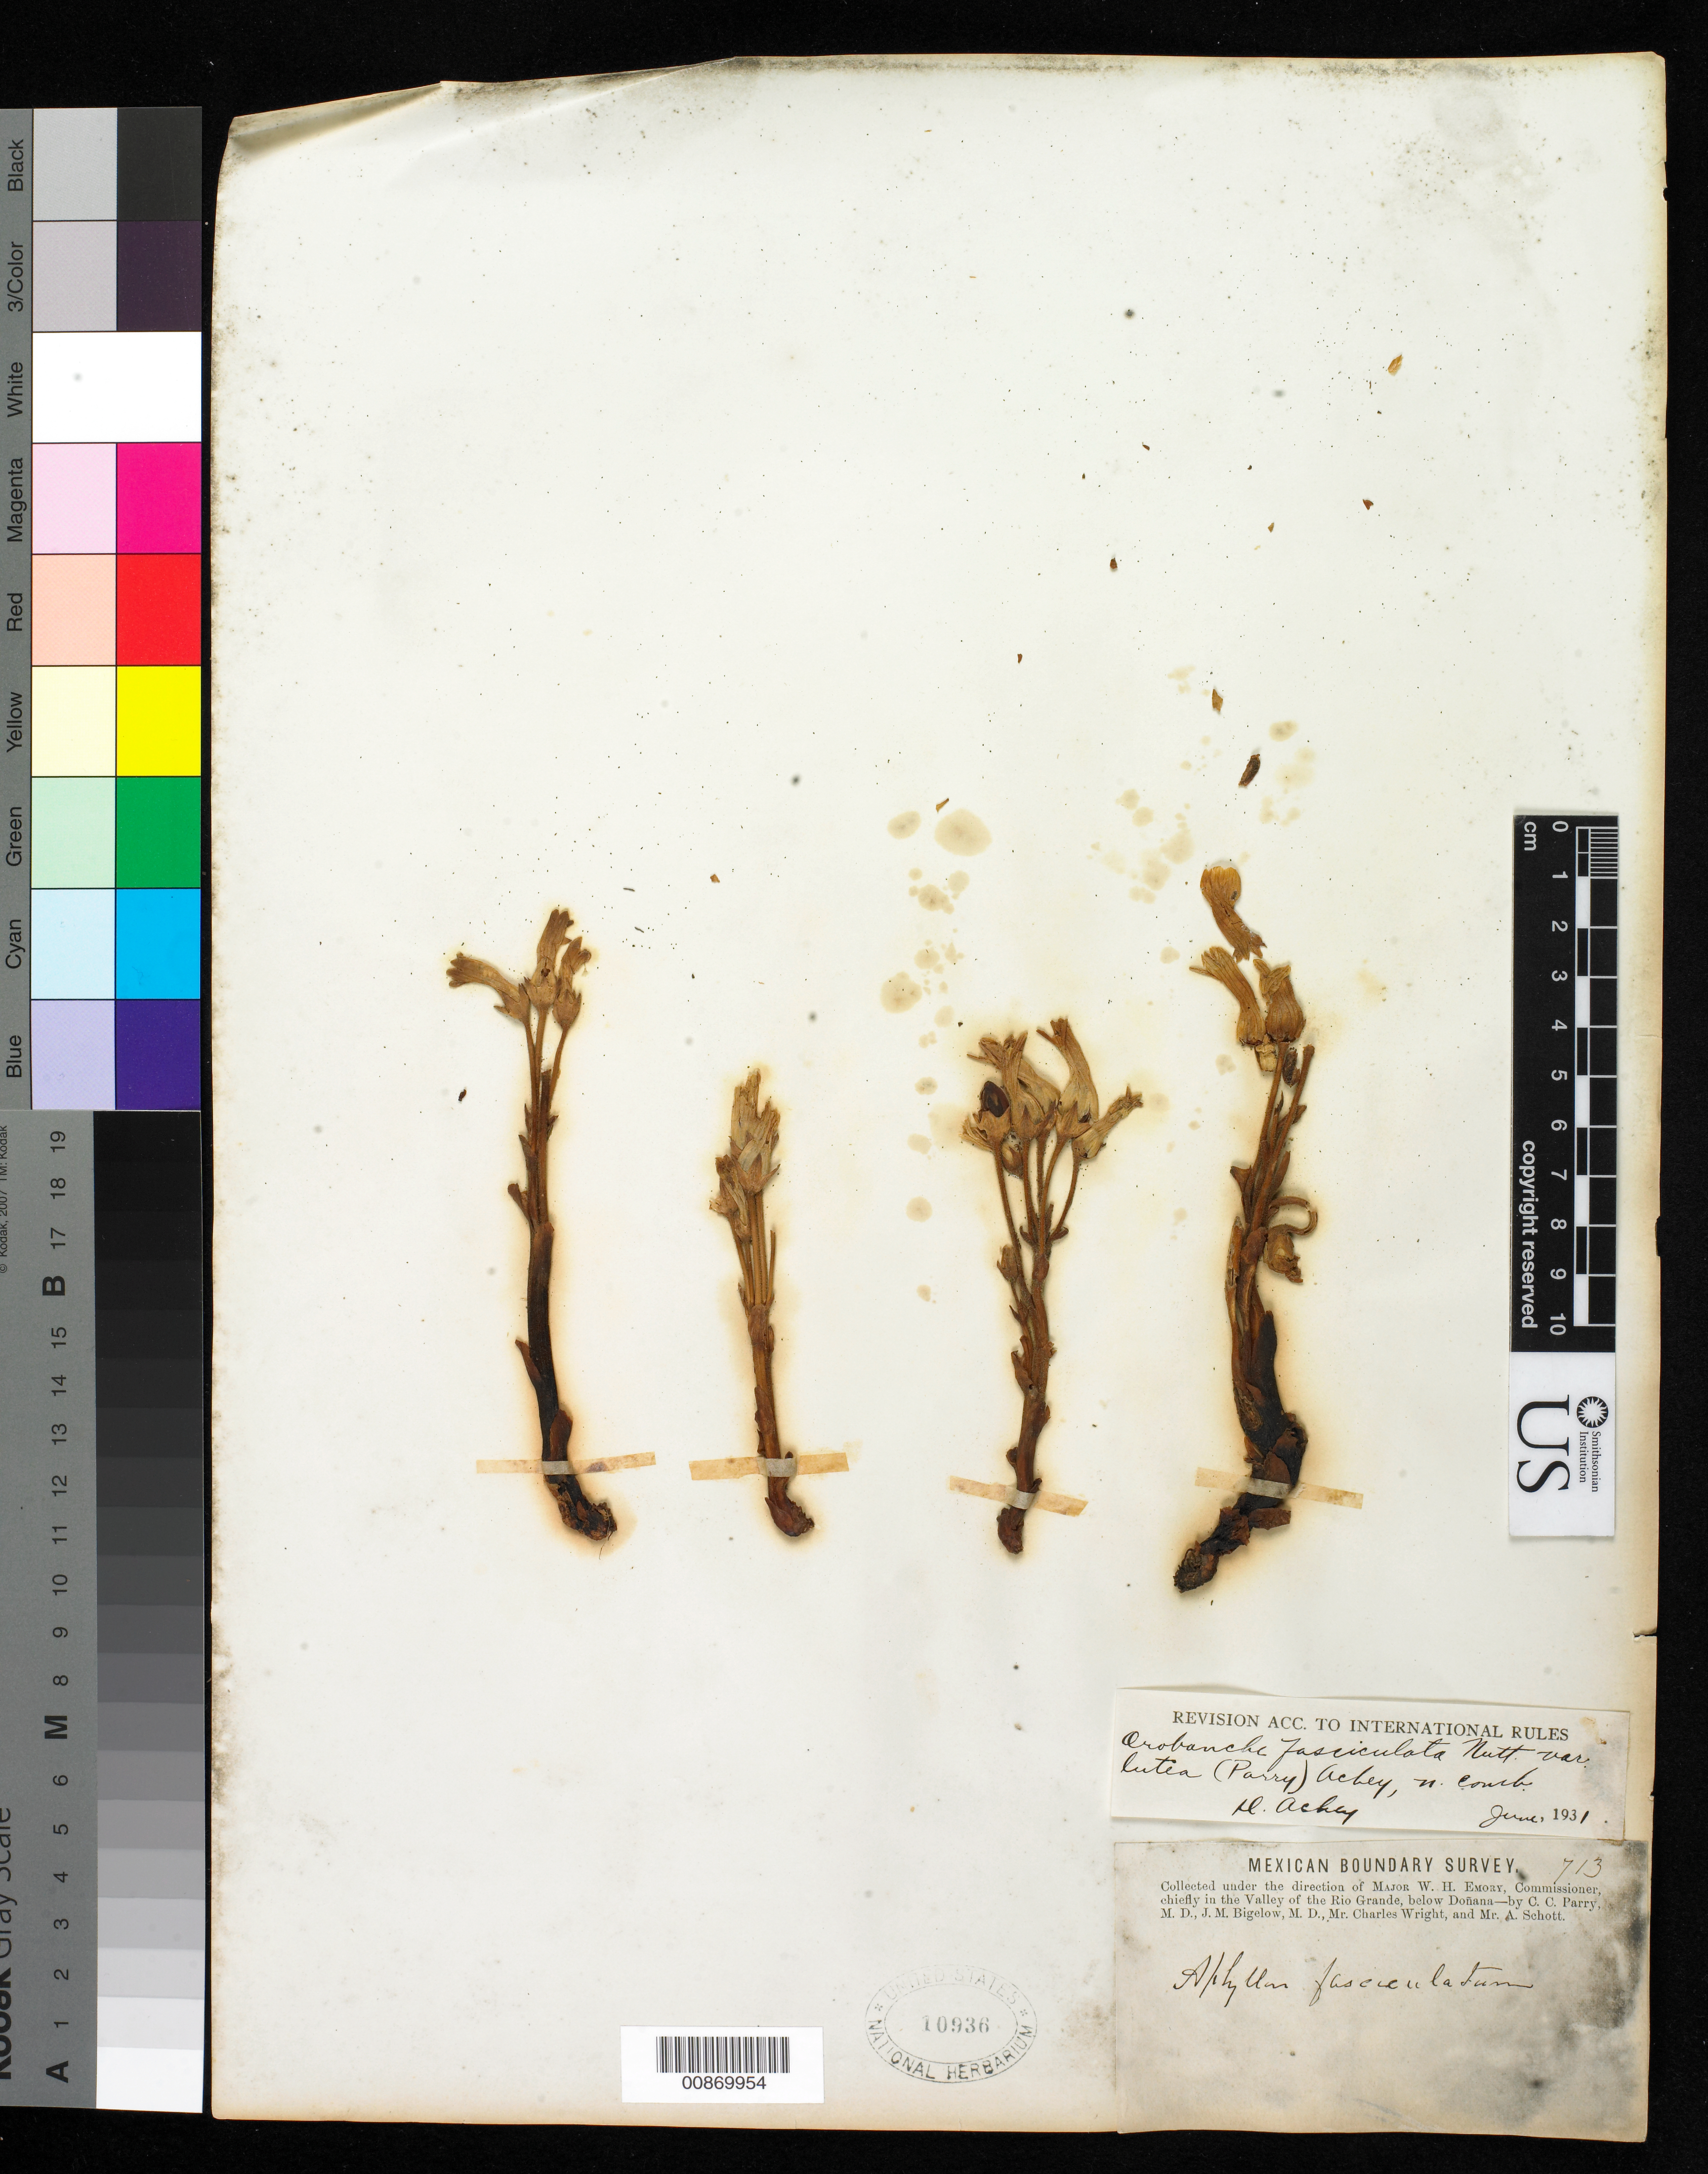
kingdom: Plantae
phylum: Tracheophyta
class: Magnoliopsida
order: Lamiales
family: Orobanchaceae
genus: Orobanche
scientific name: Orobanche fasciculata var. lutea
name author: Nutt.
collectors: C. C. Parry, J. M. Bigelow, C. Wright & A. C. V. Schott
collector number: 713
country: United States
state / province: New Mexico / Texas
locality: Valley of the Rio Grande, below Doñana.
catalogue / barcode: US 10936